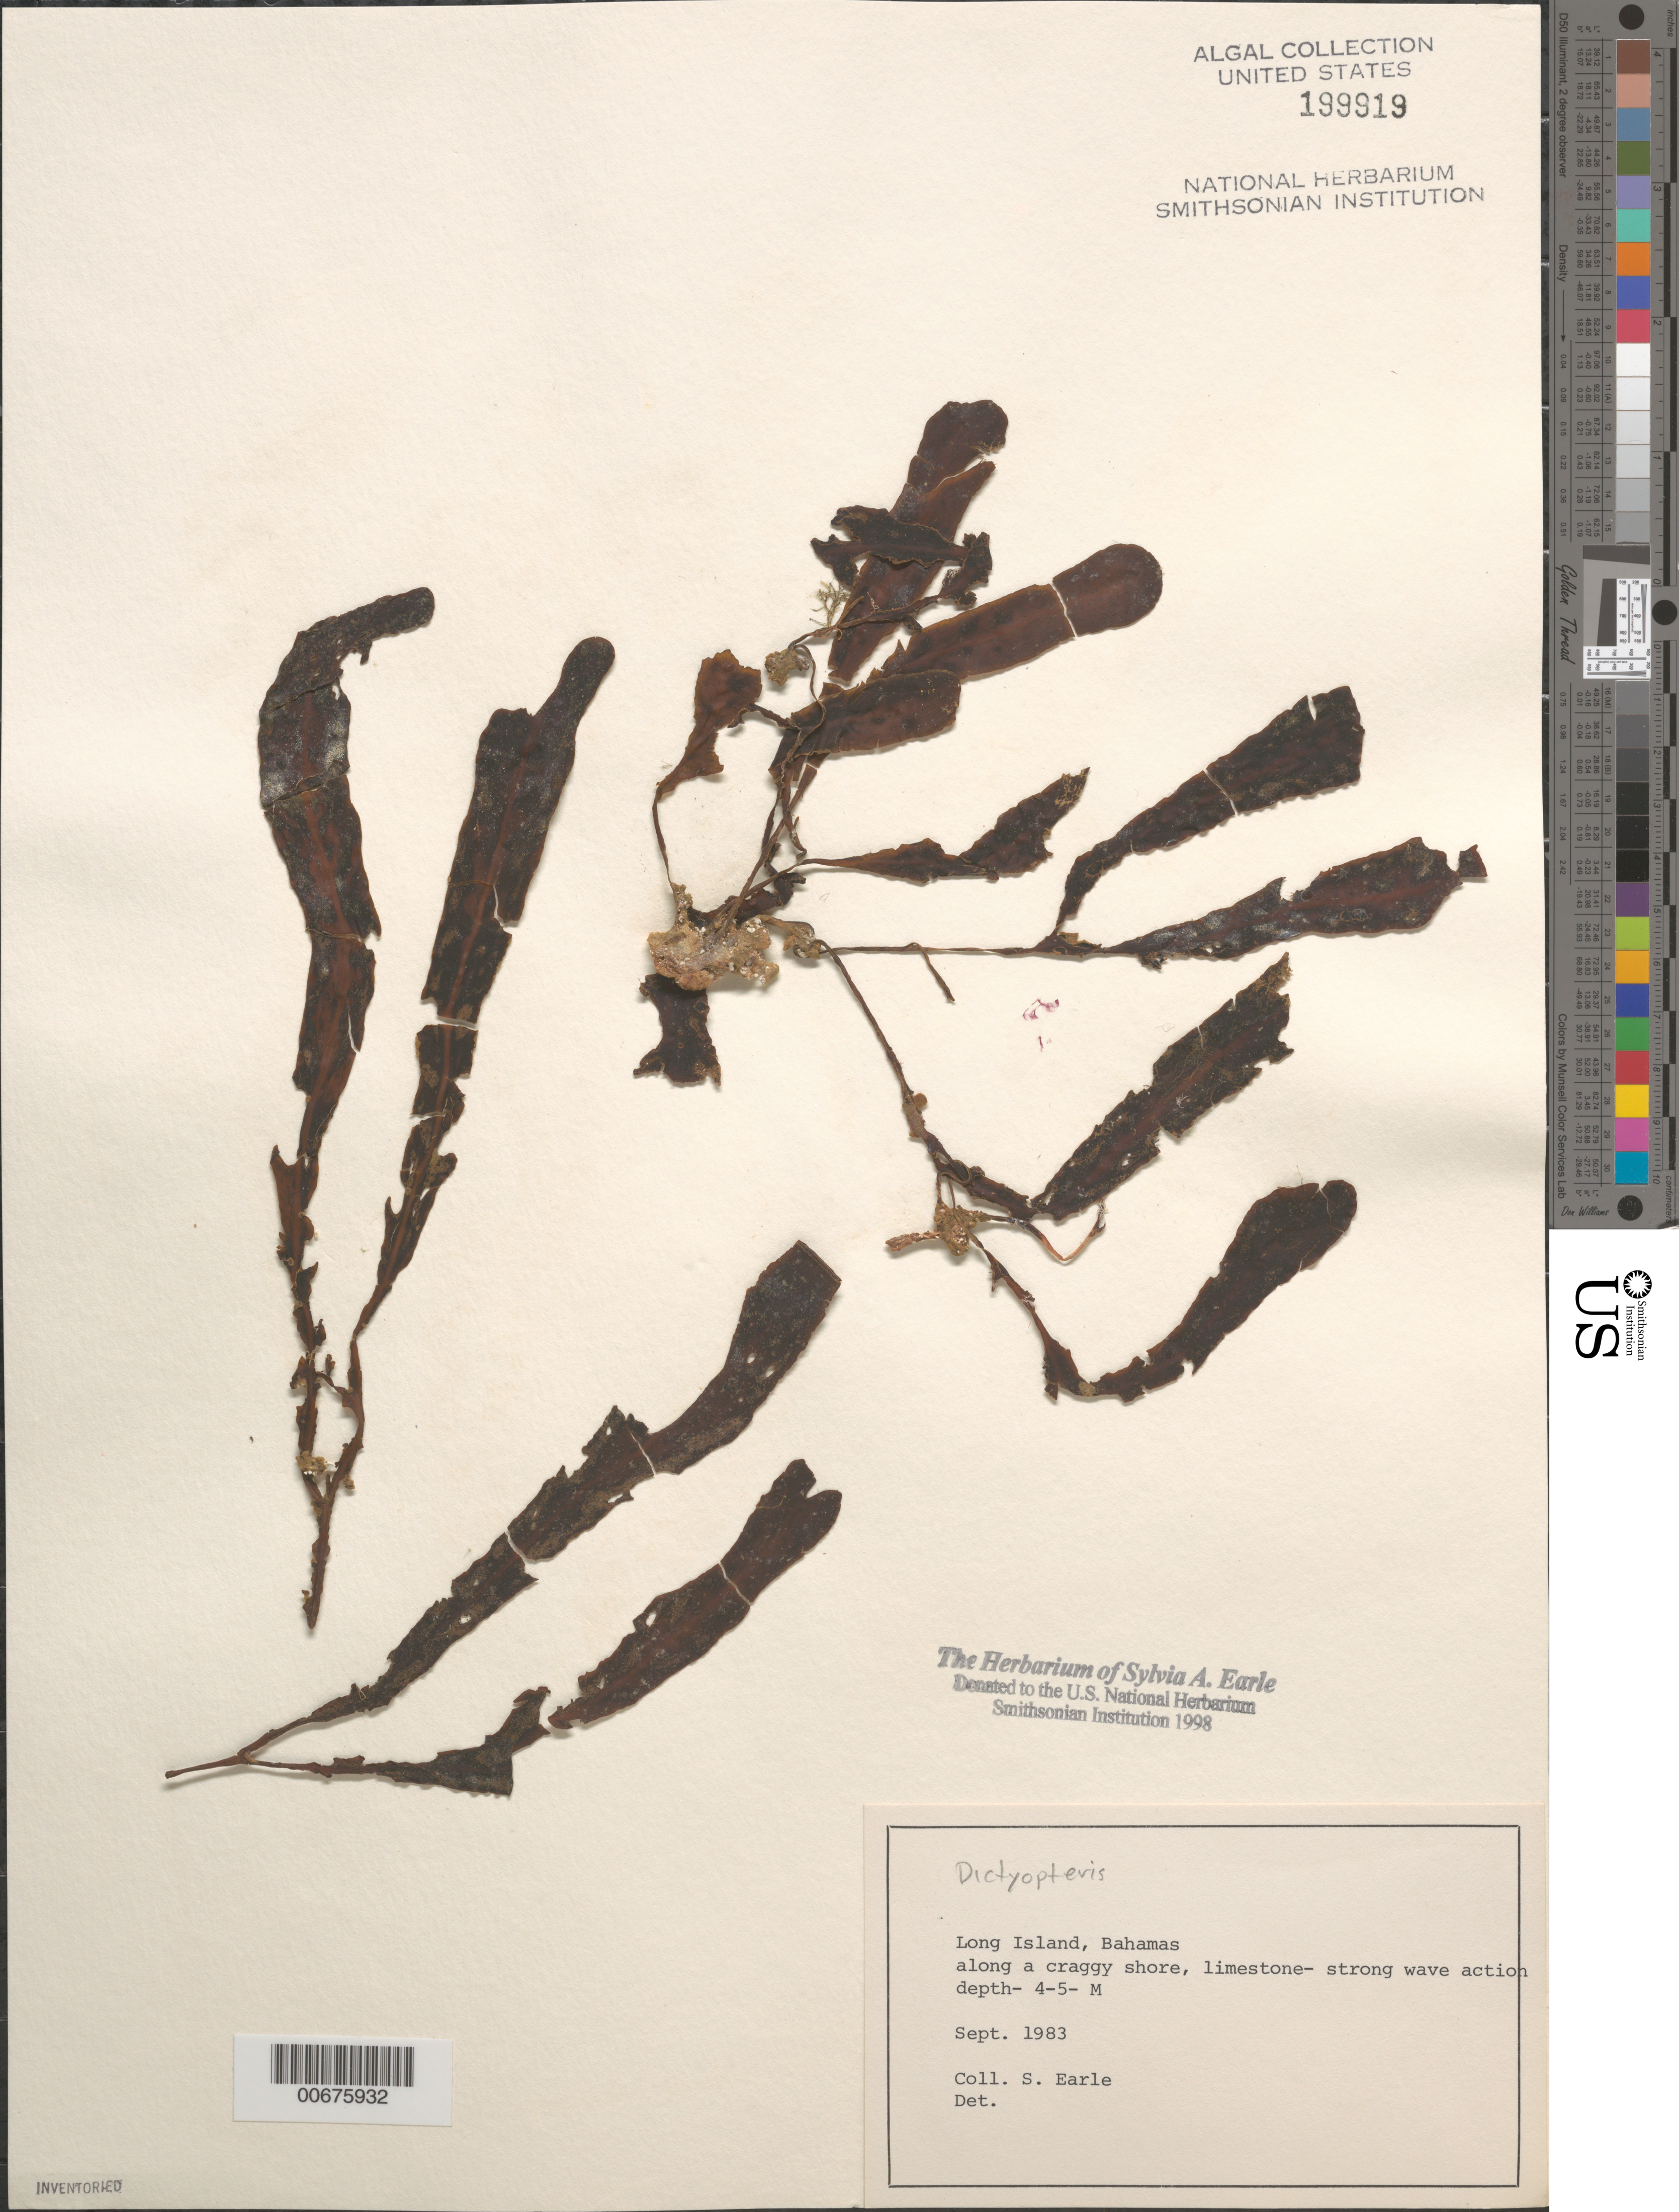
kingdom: Chromista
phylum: Ochrophyta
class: Phaeophyceae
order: Dictyotales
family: Dictyotaceae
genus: Dictyopteris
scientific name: Dictyopteris sp.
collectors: S. A. Earle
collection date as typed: Sep 1983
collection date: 1983-09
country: Bahamas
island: Long Island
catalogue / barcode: US 199919